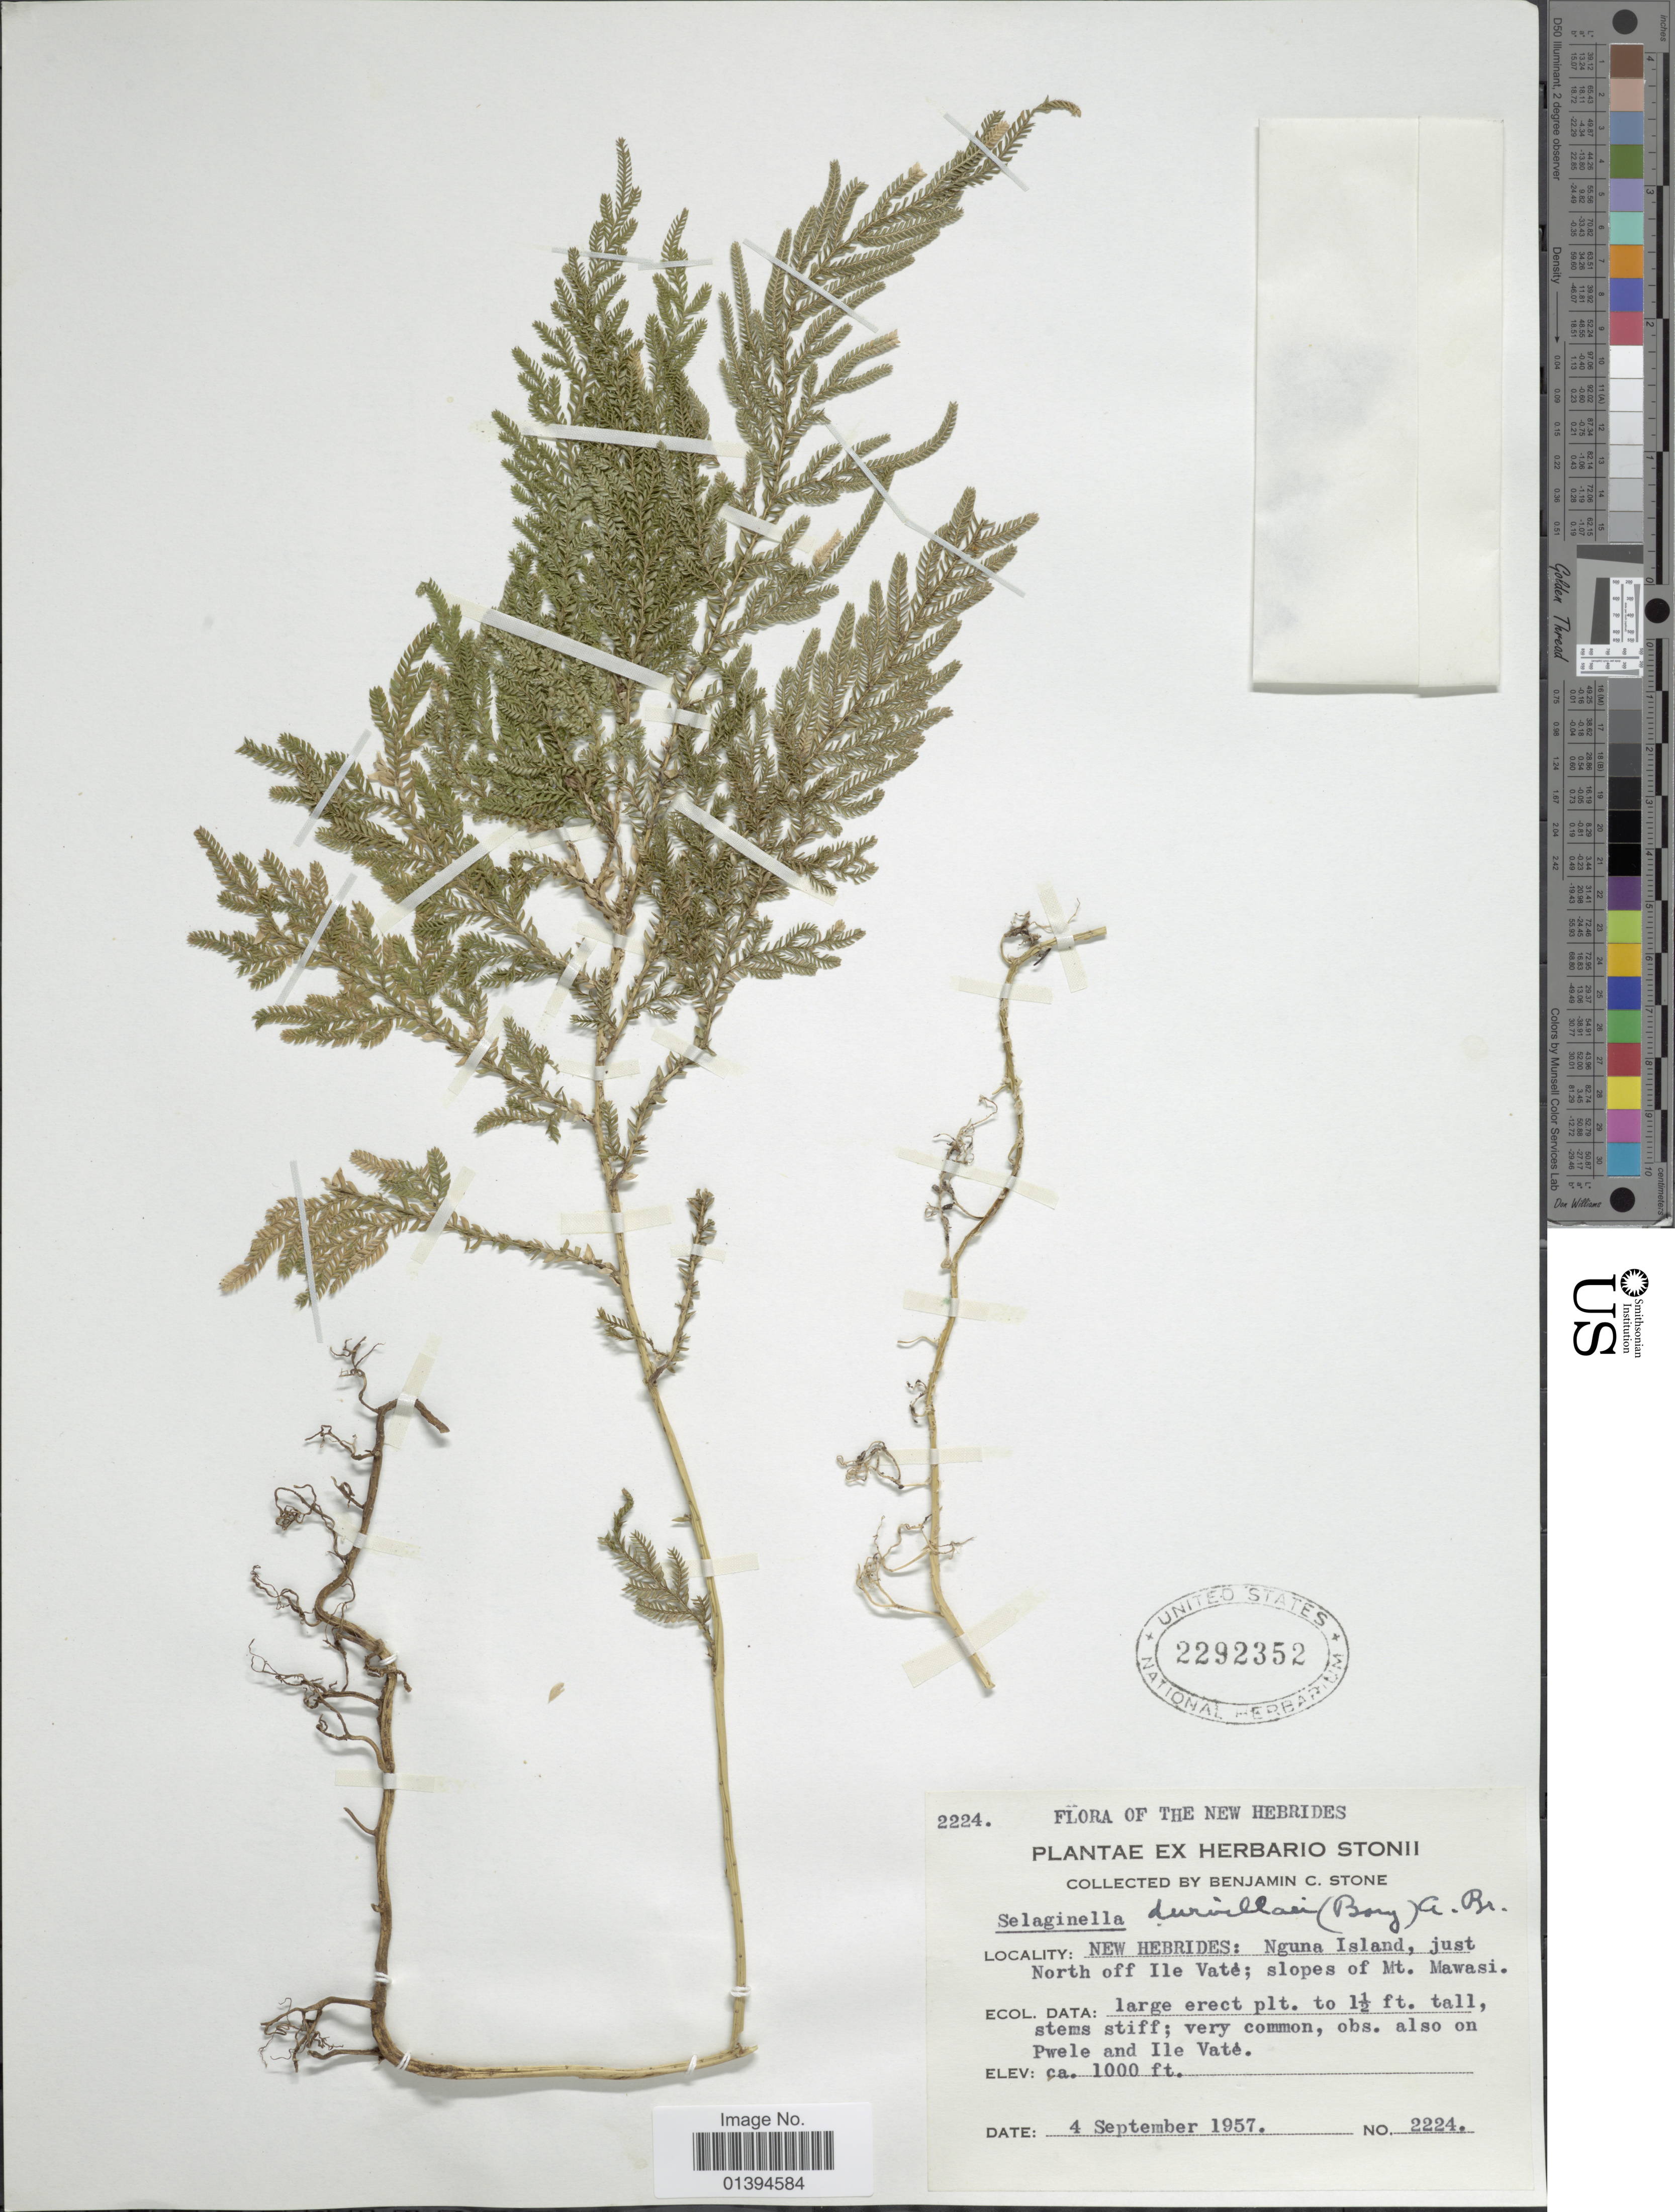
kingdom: Plantae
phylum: Tracheophyta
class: Lycopodiopsida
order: Selaginellales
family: Selaginellaceae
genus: Selaginella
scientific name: Selaginella durvillei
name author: (Borz) A. Br.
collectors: B. C. Stone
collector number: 2224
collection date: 1957-09-04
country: Vanuatu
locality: The New Hebrides: Nguna Island, just North off Ile Vate; slopes of Mt. Mawasi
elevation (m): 305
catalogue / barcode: US 2292352